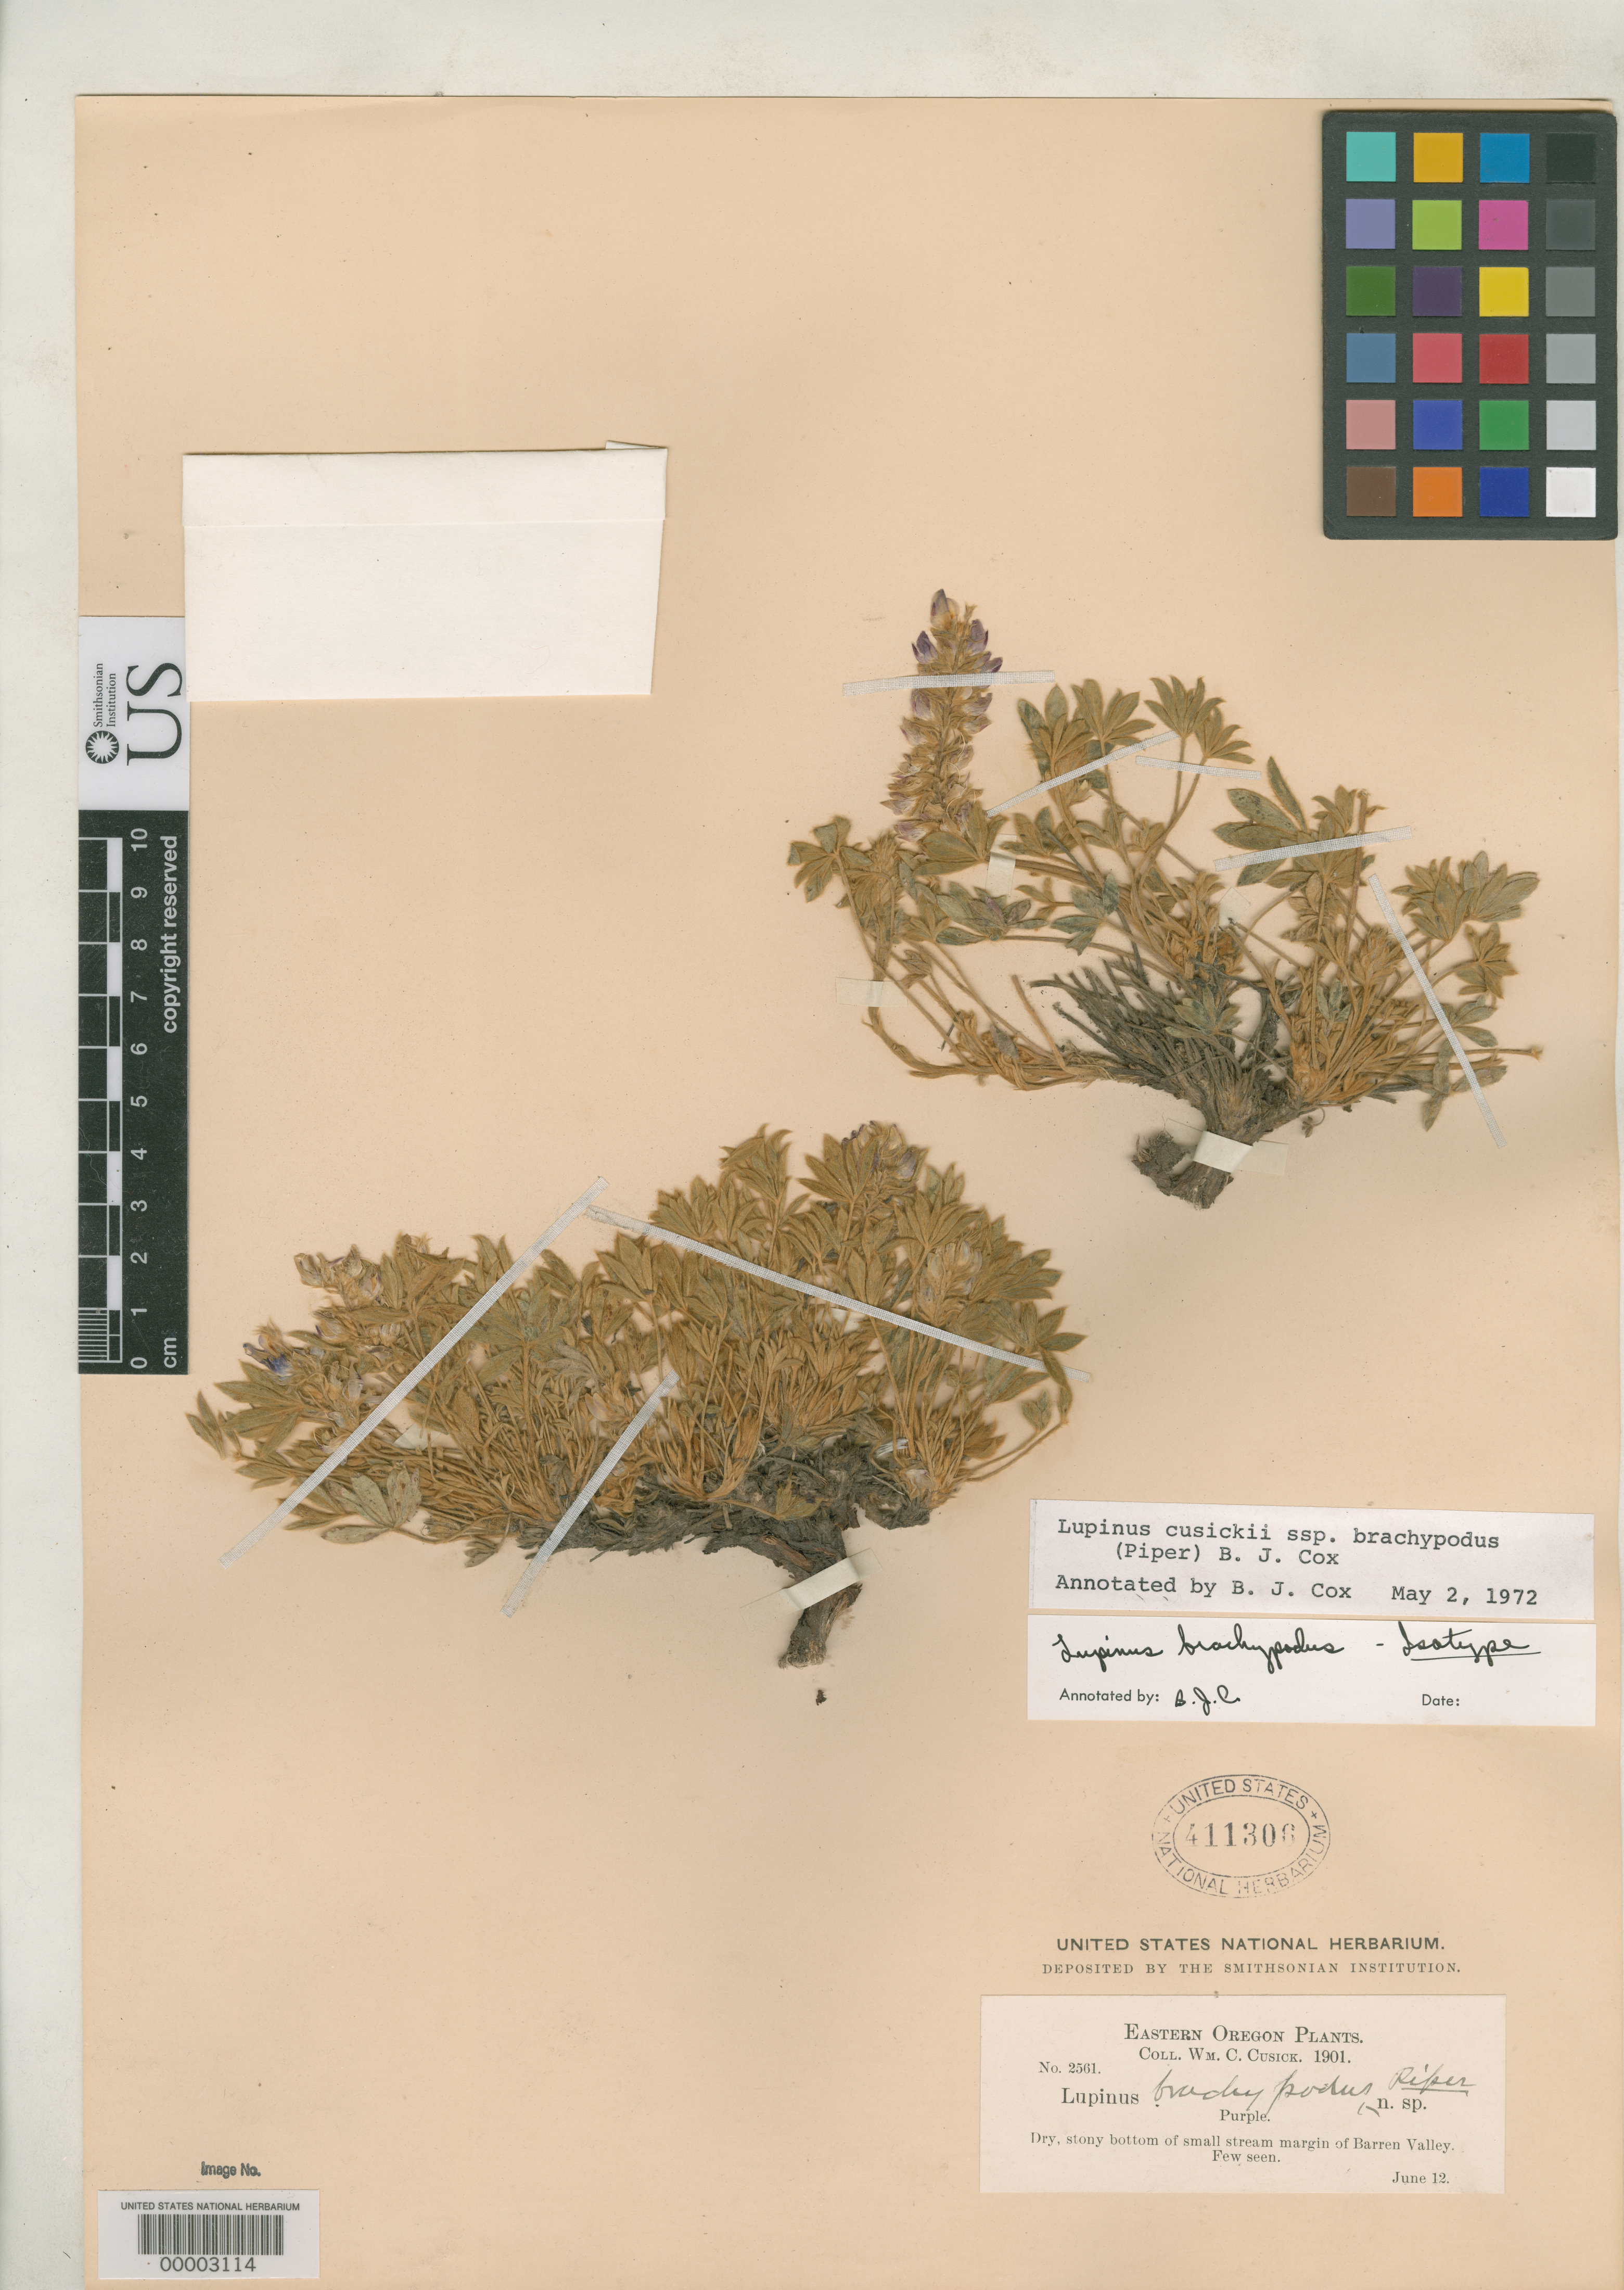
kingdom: Plantae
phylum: Tracheophyta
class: Magnoliopsida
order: Fabales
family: Fabaceae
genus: Lupinus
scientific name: Lupinus brachypodus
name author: Piper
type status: Isotype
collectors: W. C. Cusick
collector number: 2561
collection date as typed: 12 Jun 1901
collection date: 1901-06-12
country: United States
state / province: Oregon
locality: Barren Valley.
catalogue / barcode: US 411306